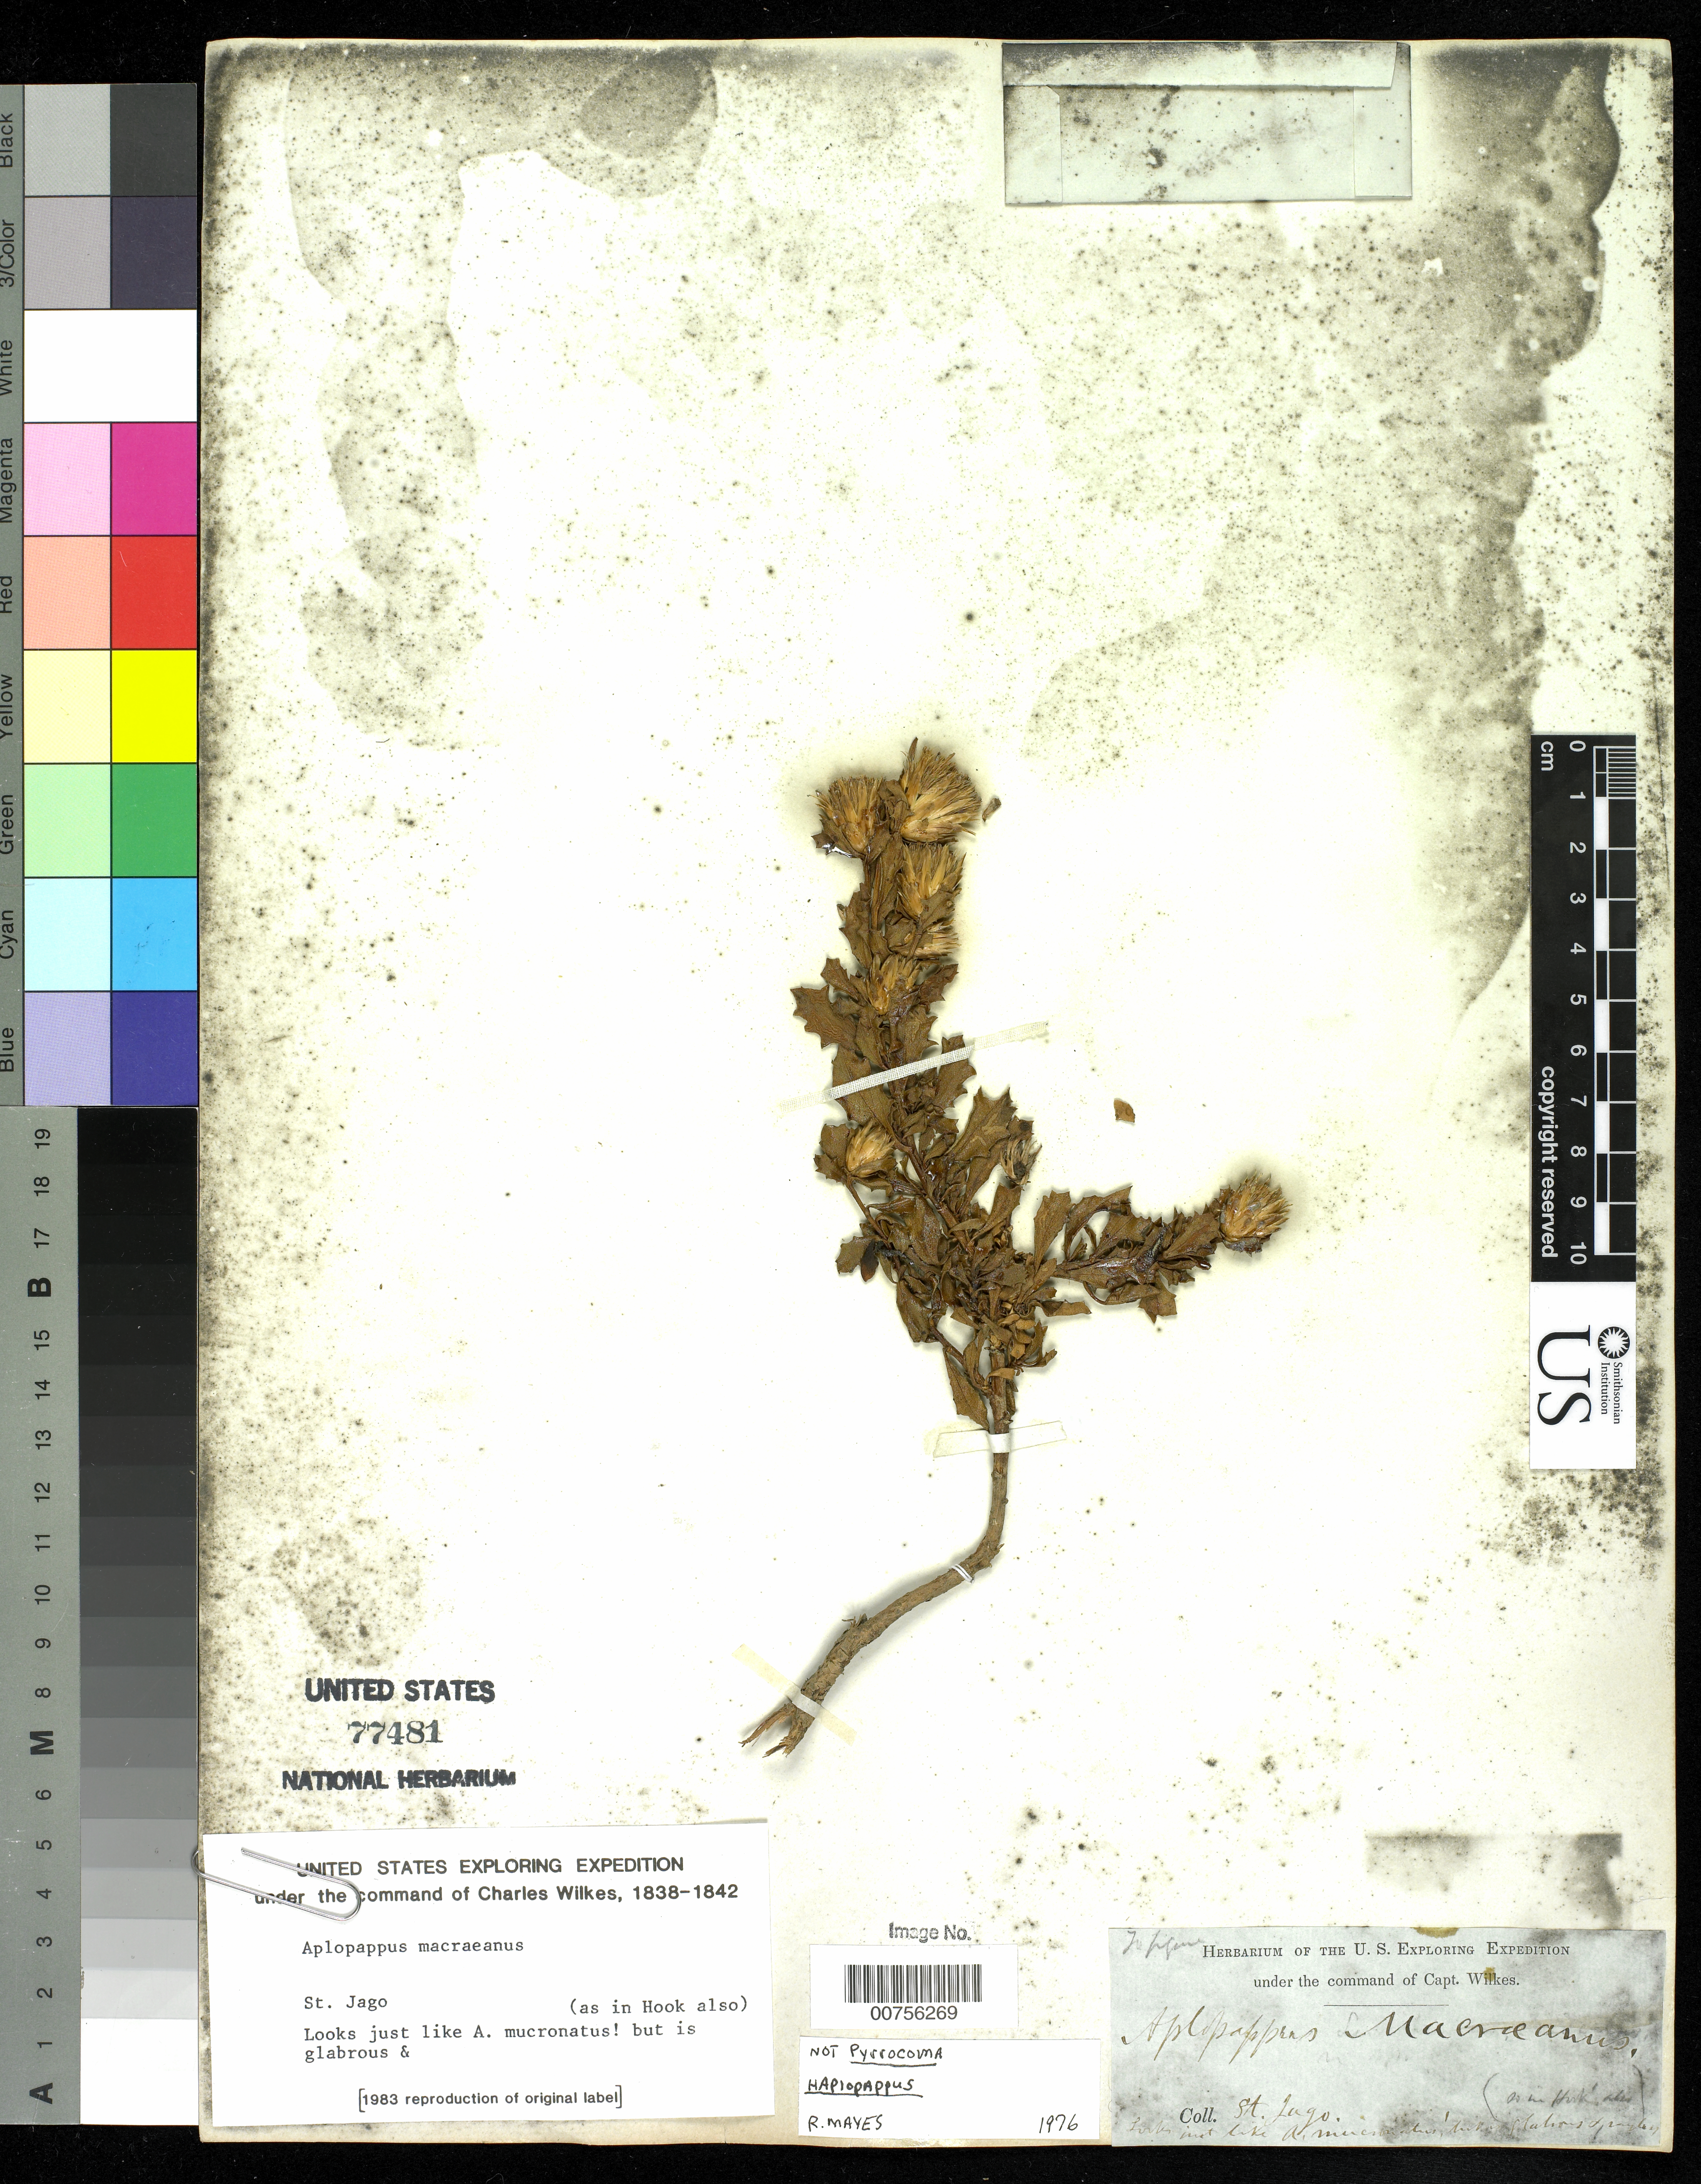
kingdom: Plantae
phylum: Tracheophyta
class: Magnoliopsida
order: Asterales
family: Asteraceae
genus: Haplopappus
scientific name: Haplopappus macraeanus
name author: (J. Rémy) A. Gray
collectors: Wilkes Explor. Exped.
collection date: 1838/1842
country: Chile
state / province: Región Metropolitana (RM)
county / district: Santiago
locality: St Jago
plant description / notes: Not a type of Haplopappus macraeanus A. Gray, which is a combination based on Pyrrocoma macraeana J. Remy (which name does not cite or indirectly reference this collection)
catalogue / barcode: US 77481